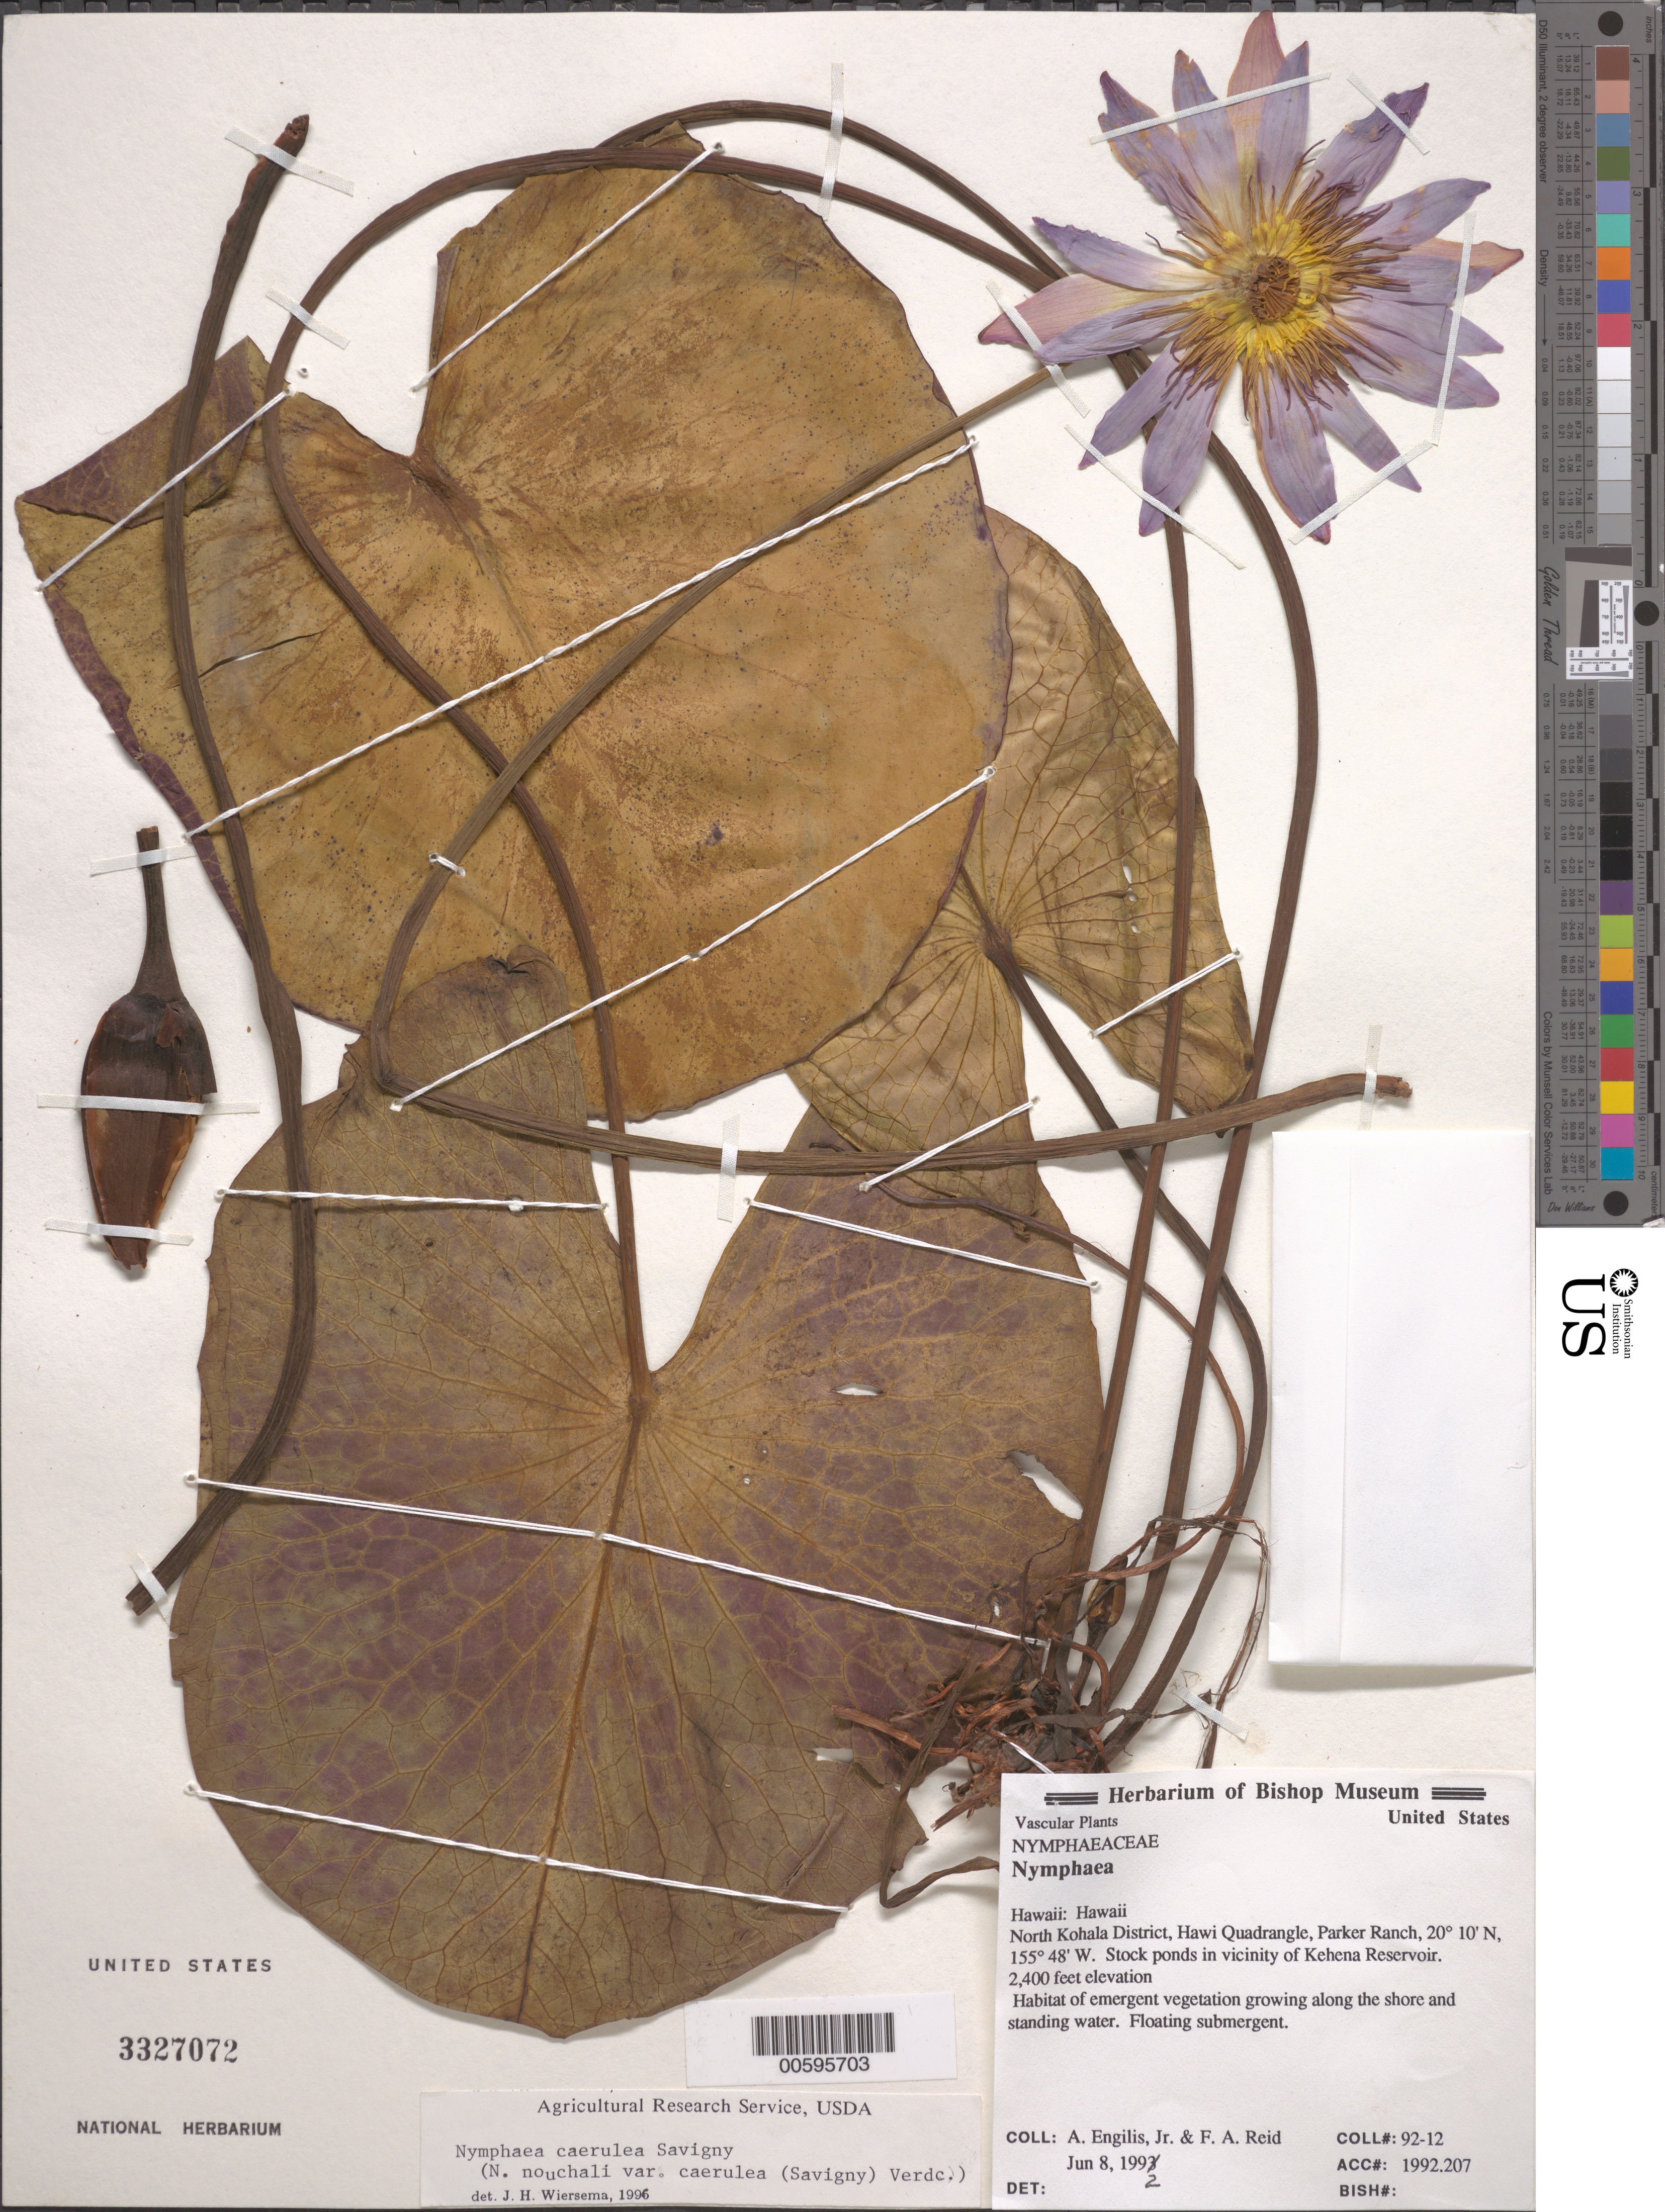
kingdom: Plantae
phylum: Tracheophyta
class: Magnoliopsida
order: Nymphaeales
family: Nymphaeaceae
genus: Nymphaea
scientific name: Nymphaea caerulea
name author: Savigny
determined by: Wiersema, John H.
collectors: A. Engilis Jr. & F. Reid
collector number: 92-12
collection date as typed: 8 Jun 1992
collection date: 1992-06-08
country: United States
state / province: Hawaii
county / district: Hawaii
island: Hawaii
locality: North Kohala Dist, Hawi Quadrangle, Parker Ranch, Vic. of Kehena Reservoir.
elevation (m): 732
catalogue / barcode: US 3327072